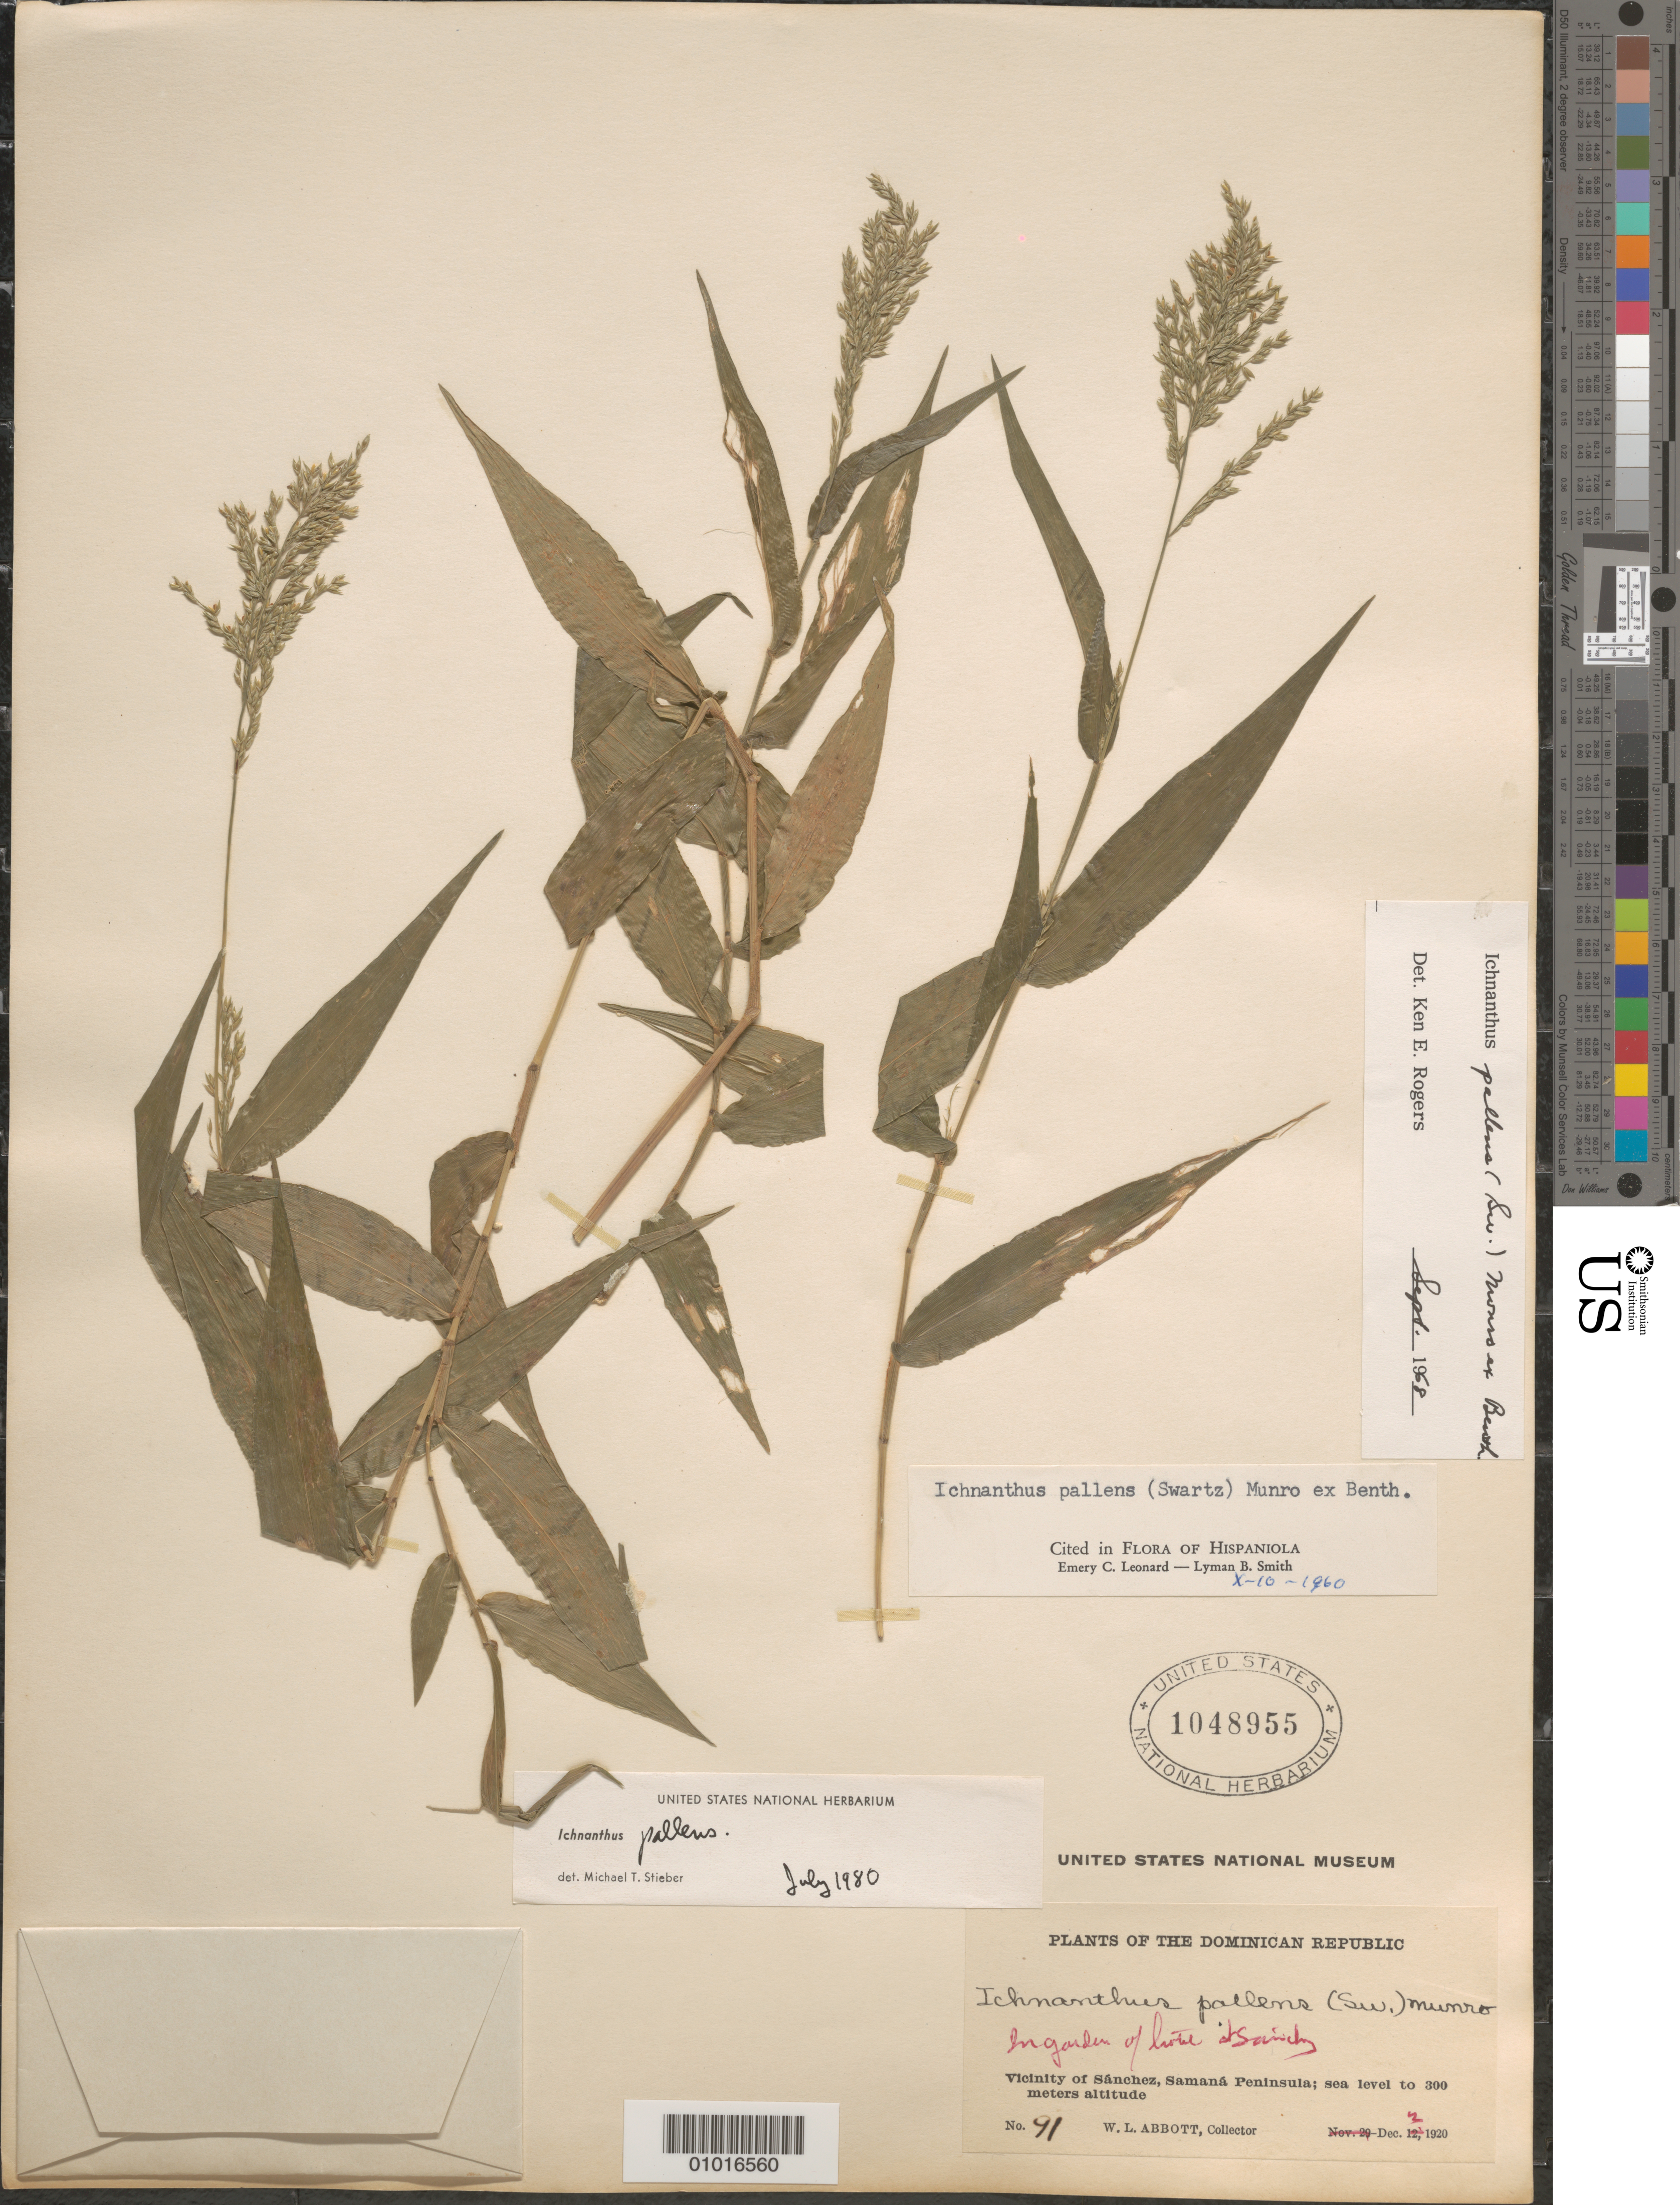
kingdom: Plantae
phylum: Tracheophyta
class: Liliopsida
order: Poales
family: Poaceae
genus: Ichnanthus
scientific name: Ichnanthus pallens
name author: (Sw.) Munro ex Benth.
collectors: W. L. Abbott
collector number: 91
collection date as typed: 03 Dec 1920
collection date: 1920-12-03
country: Dominican Republic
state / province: Samaná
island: Hispaniola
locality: Vicinity of Sanchez, Samana Peninsula, in garden of hotel at sanchez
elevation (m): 0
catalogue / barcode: US 1048955